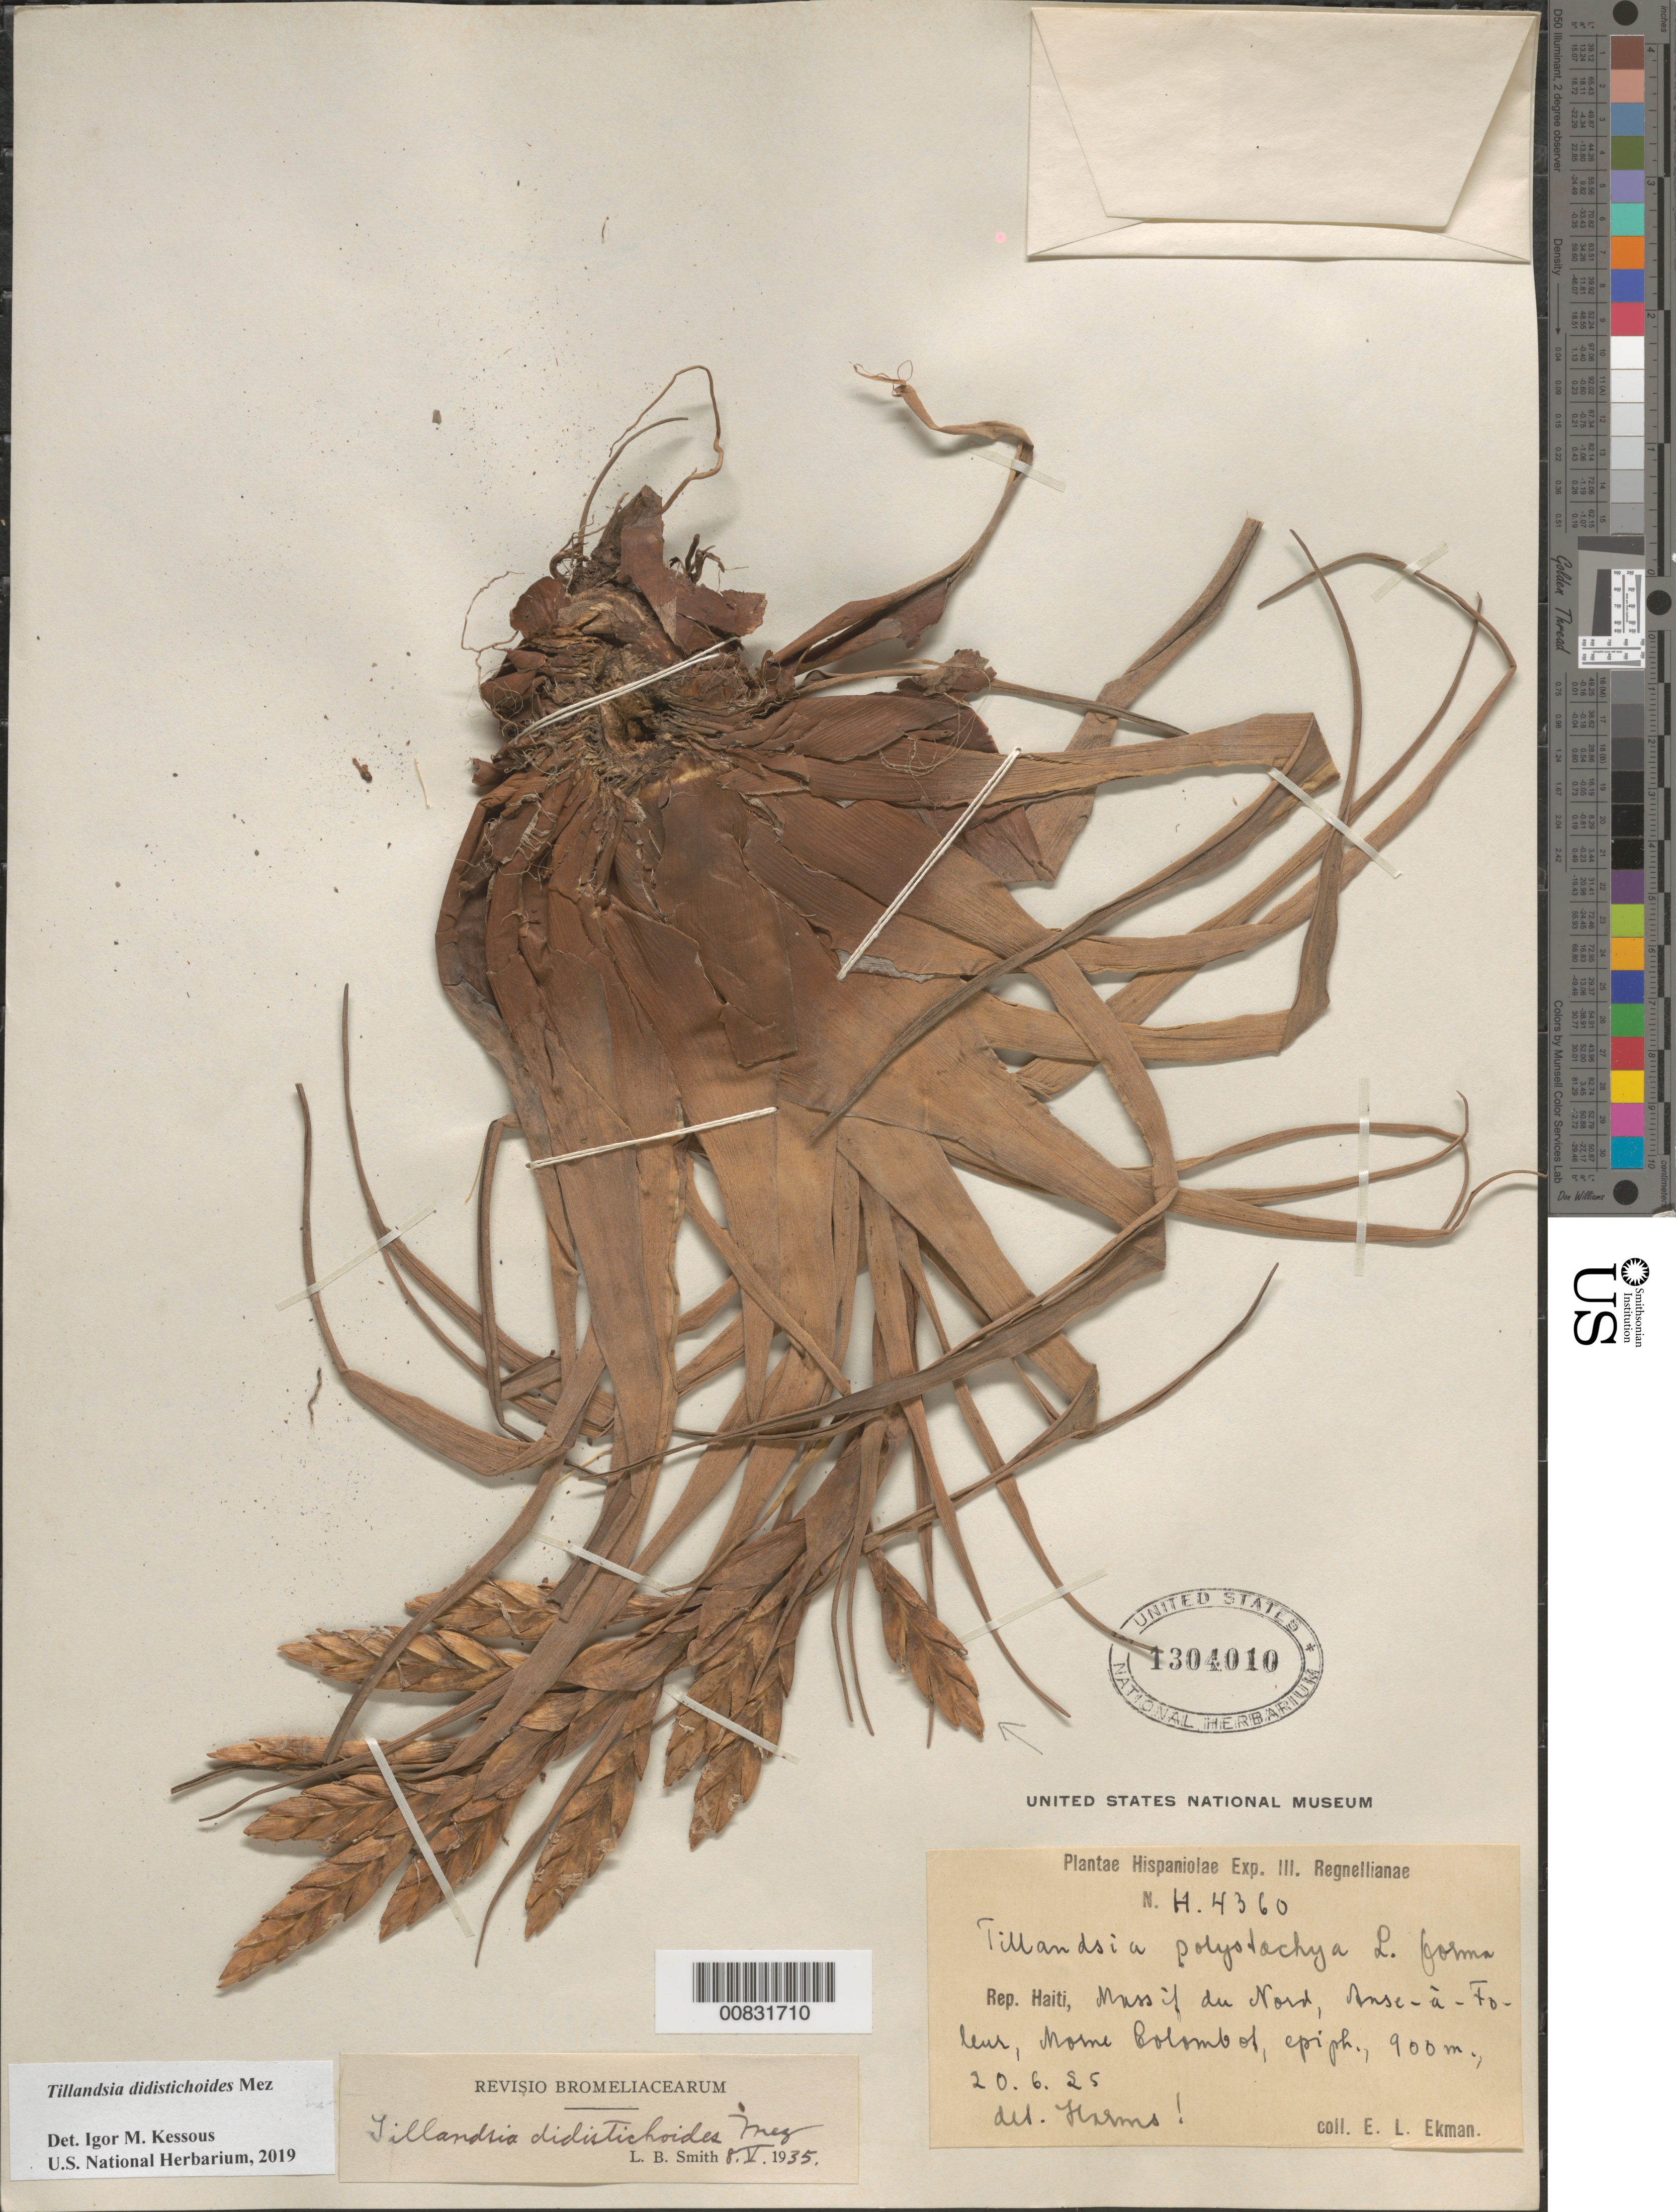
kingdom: Plantae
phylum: Tracheophyta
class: Liliopsida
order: Poales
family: Bromeliaceae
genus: Tillandsia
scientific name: Tillandsia didistichoides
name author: Mez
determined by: Kessous, Igor M.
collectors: E. L. Ekman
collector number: H 4360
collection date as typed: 20 Jun 1925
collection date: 1925-06-20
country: Dominican Republic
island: Hispaniola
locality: Massif du Nord, Anse-à-foleur, Morne Colombos.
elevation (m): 900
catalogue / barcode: US 1304010